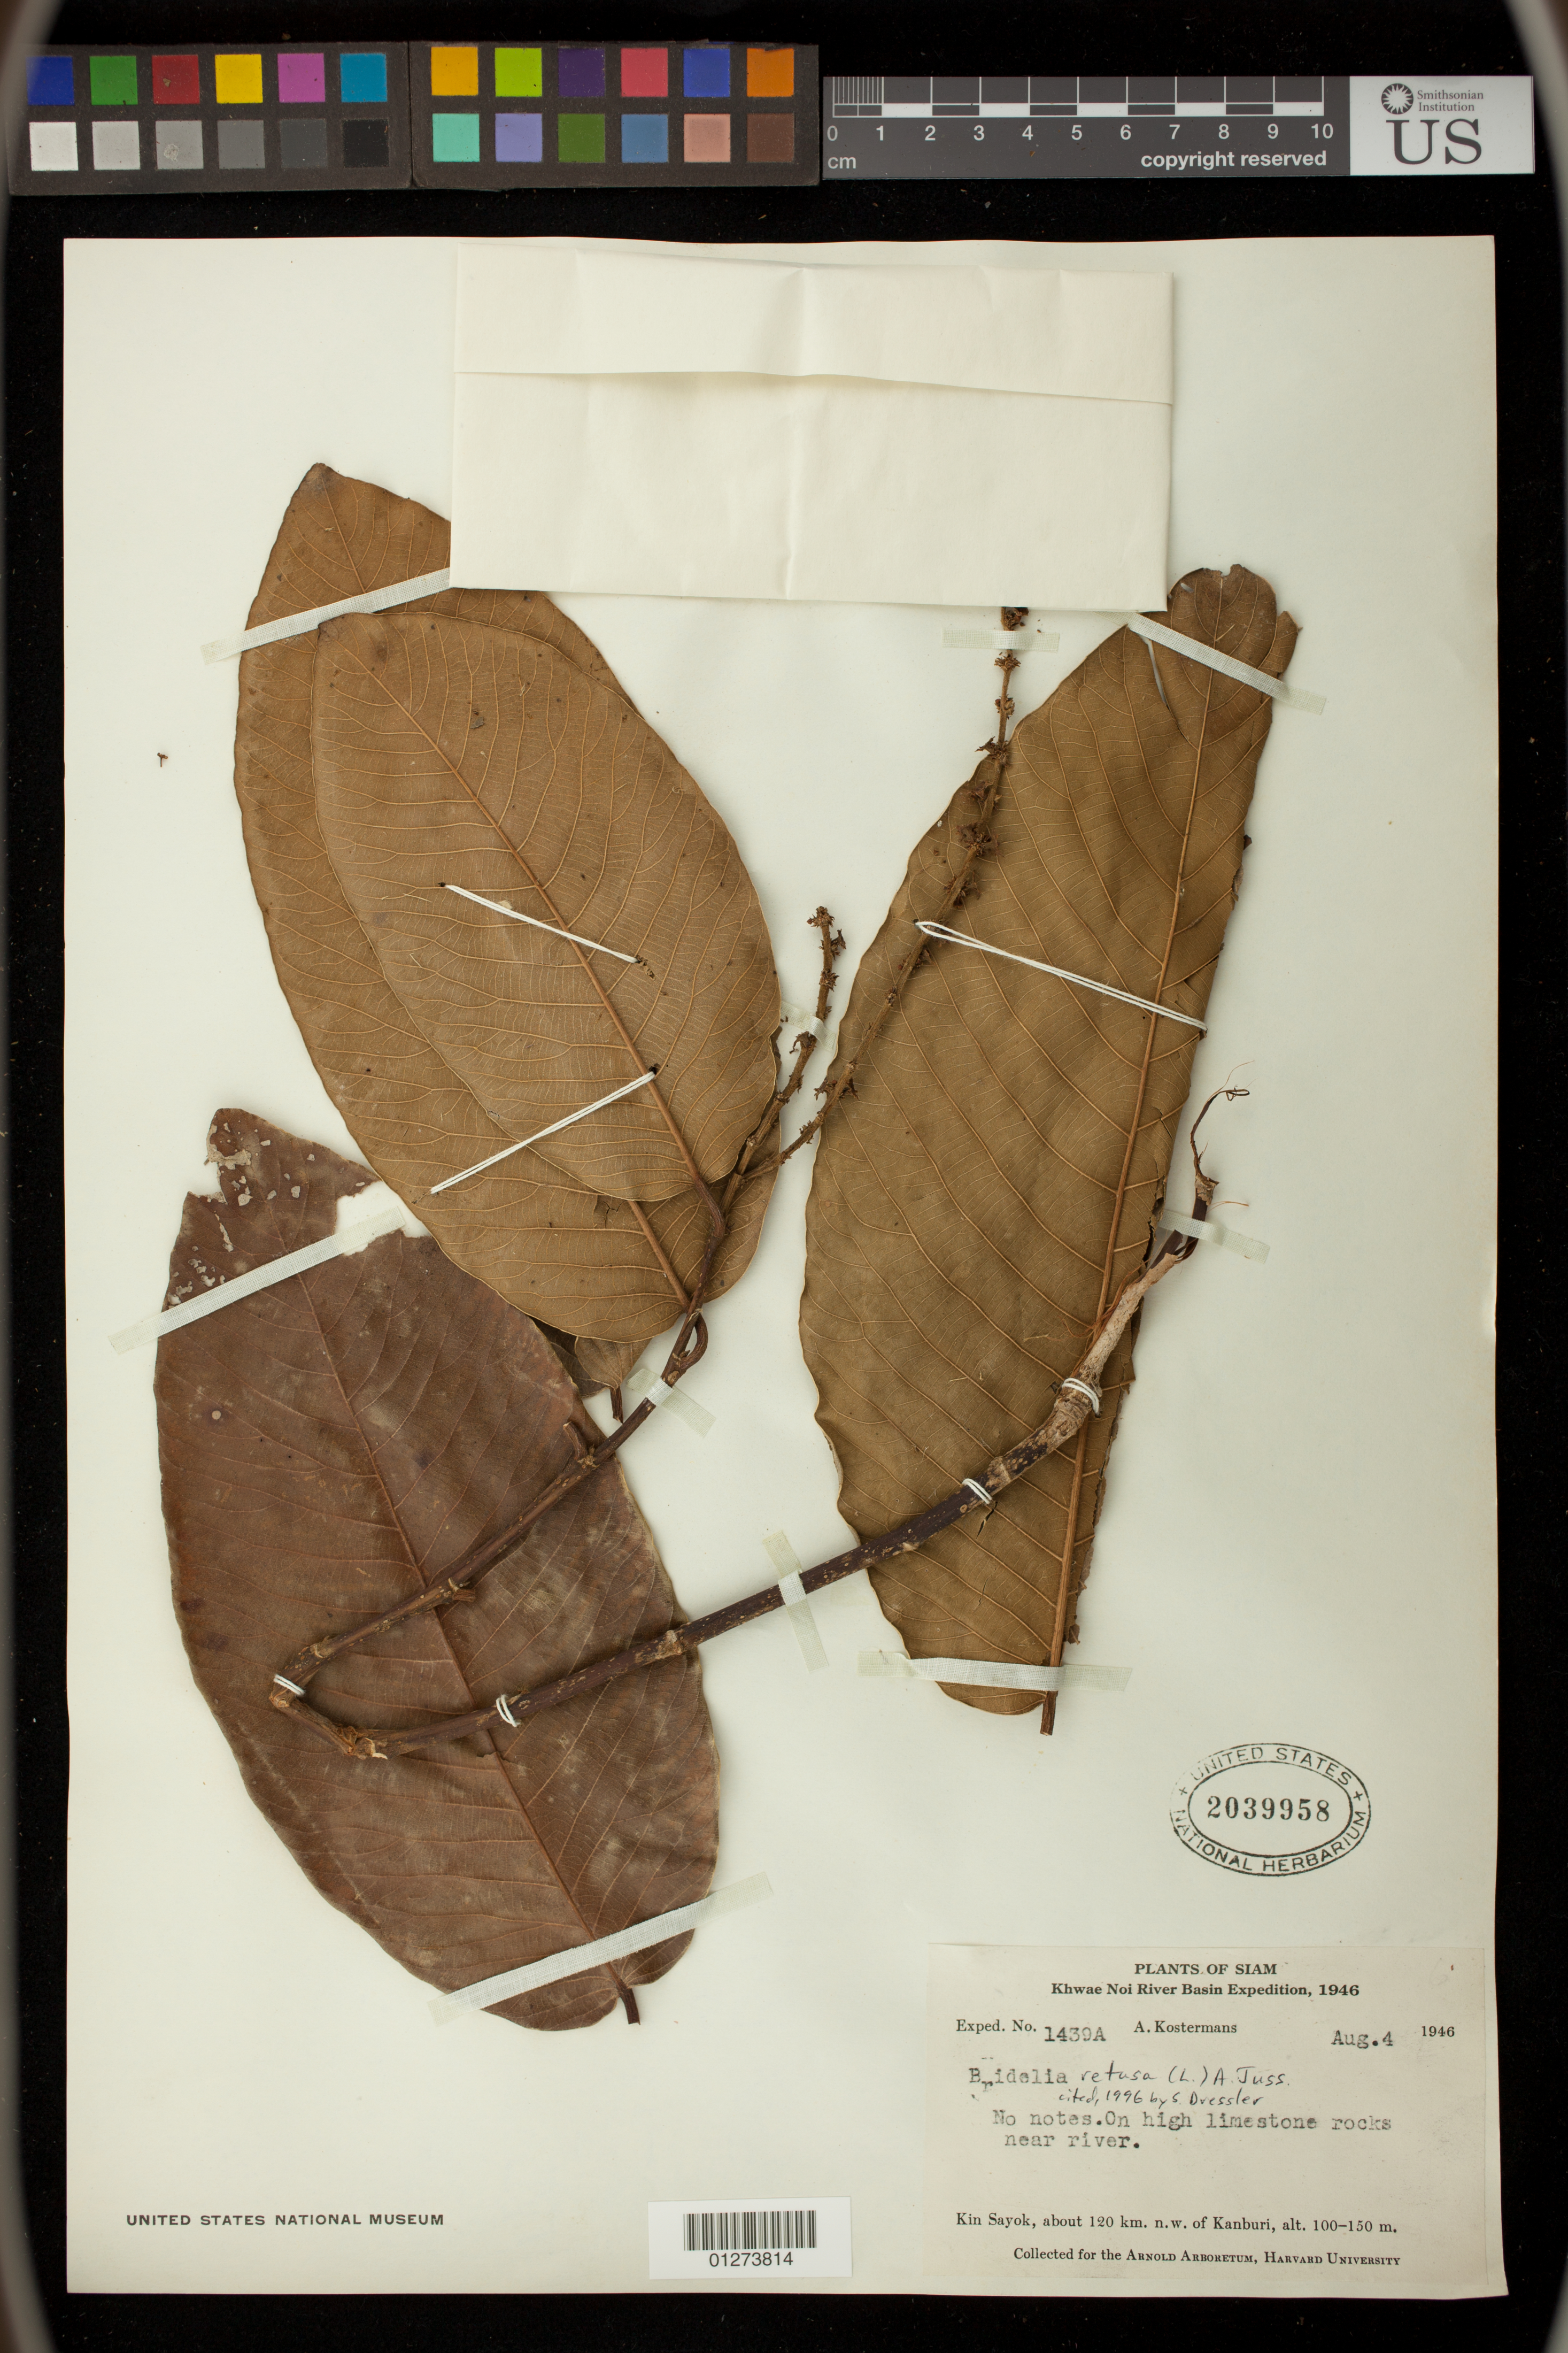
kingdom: Plantae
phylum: Tracheophyta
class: Magnoliopsida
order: Malpighiales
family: Phyllanthaceae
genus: Bridelia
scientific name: Bridelia retusa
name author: (L.) A. Juss.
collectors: A. J. G. Kostermans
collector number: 1439A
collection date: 1946-08-04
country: Thailand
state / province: Kanchanaburi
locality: Khwae Noi River Basin. Kin Sayok, about 120 km. n.w. of Kanburi.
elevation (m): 100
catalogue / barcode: US 2039958